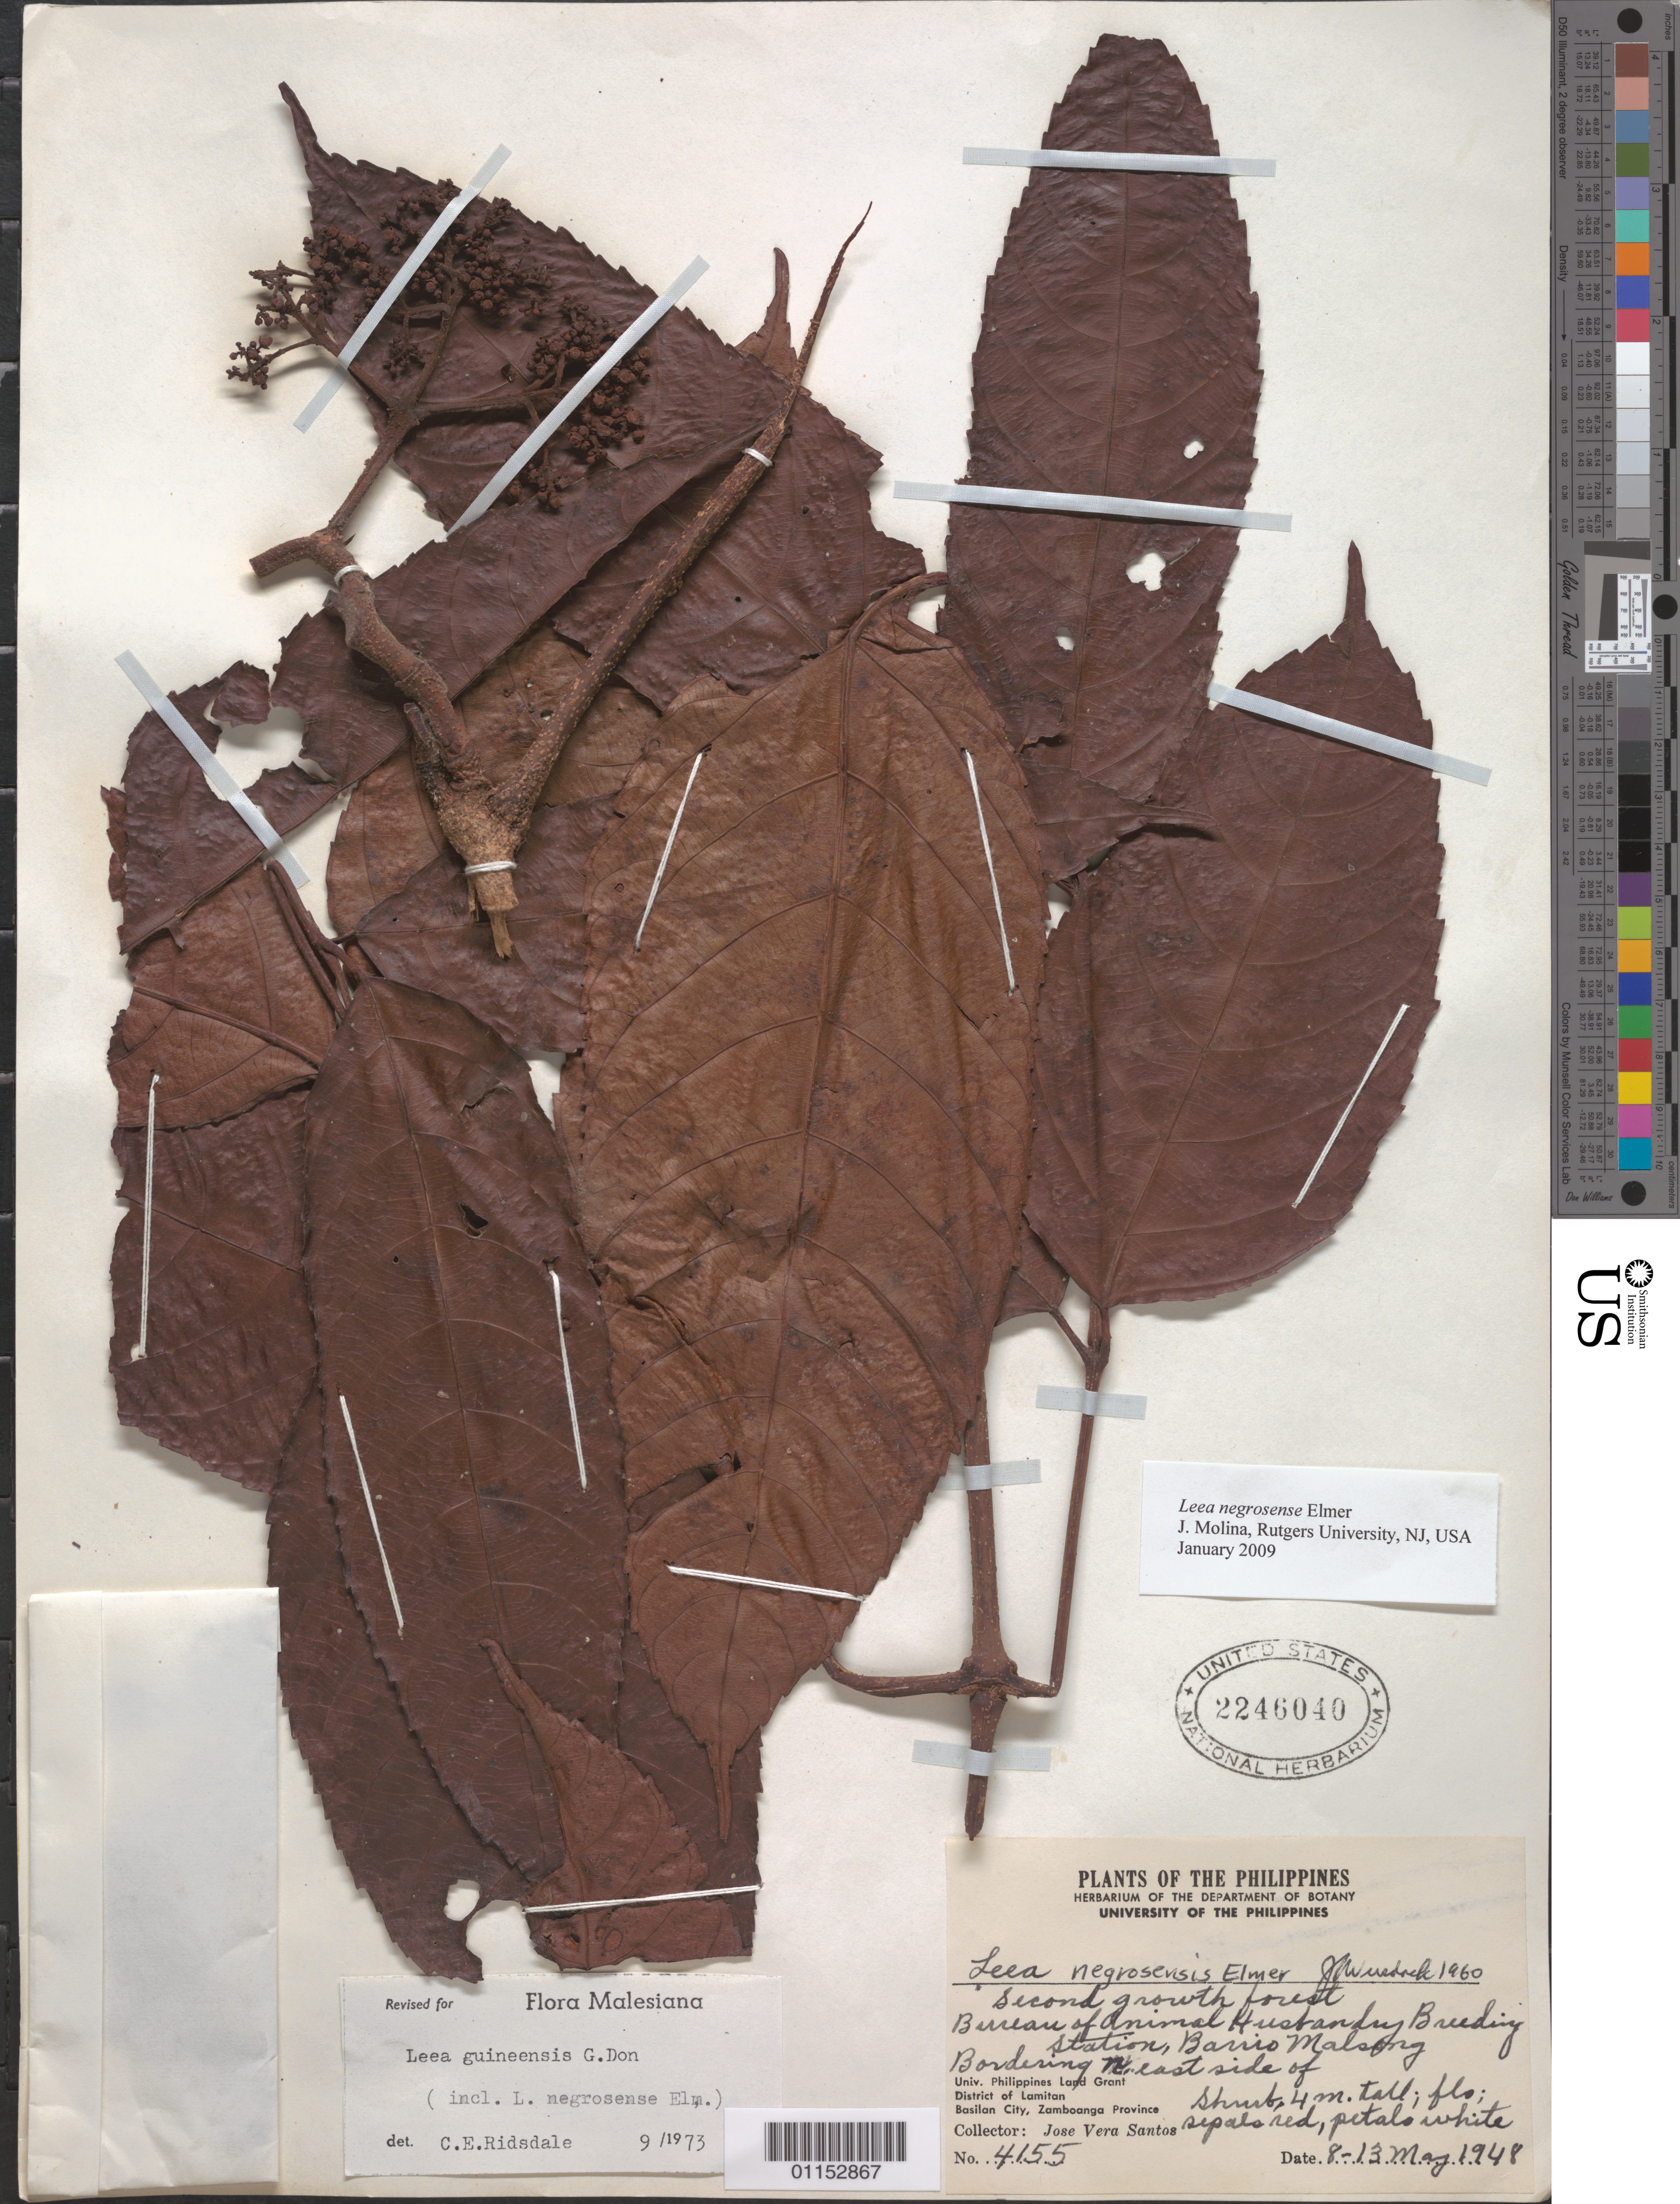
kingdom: Plantae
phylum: Tracheophyta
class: Magnoliopsida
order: Vitales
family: Vitaceae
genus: Leea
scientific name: Leea negrosensis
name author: Elmer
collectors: J. V. Santos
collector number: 4155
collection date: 1948-05-08/1948-05-13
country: Philippines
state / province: Muslim Mindanao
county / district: Basilan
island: Basilan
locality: Barrio Maloong. Bordering NE side of Univ. Philip. Basilan City. Lamitan.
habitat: Second growth forest. Shrub.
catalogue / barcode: US 2246040